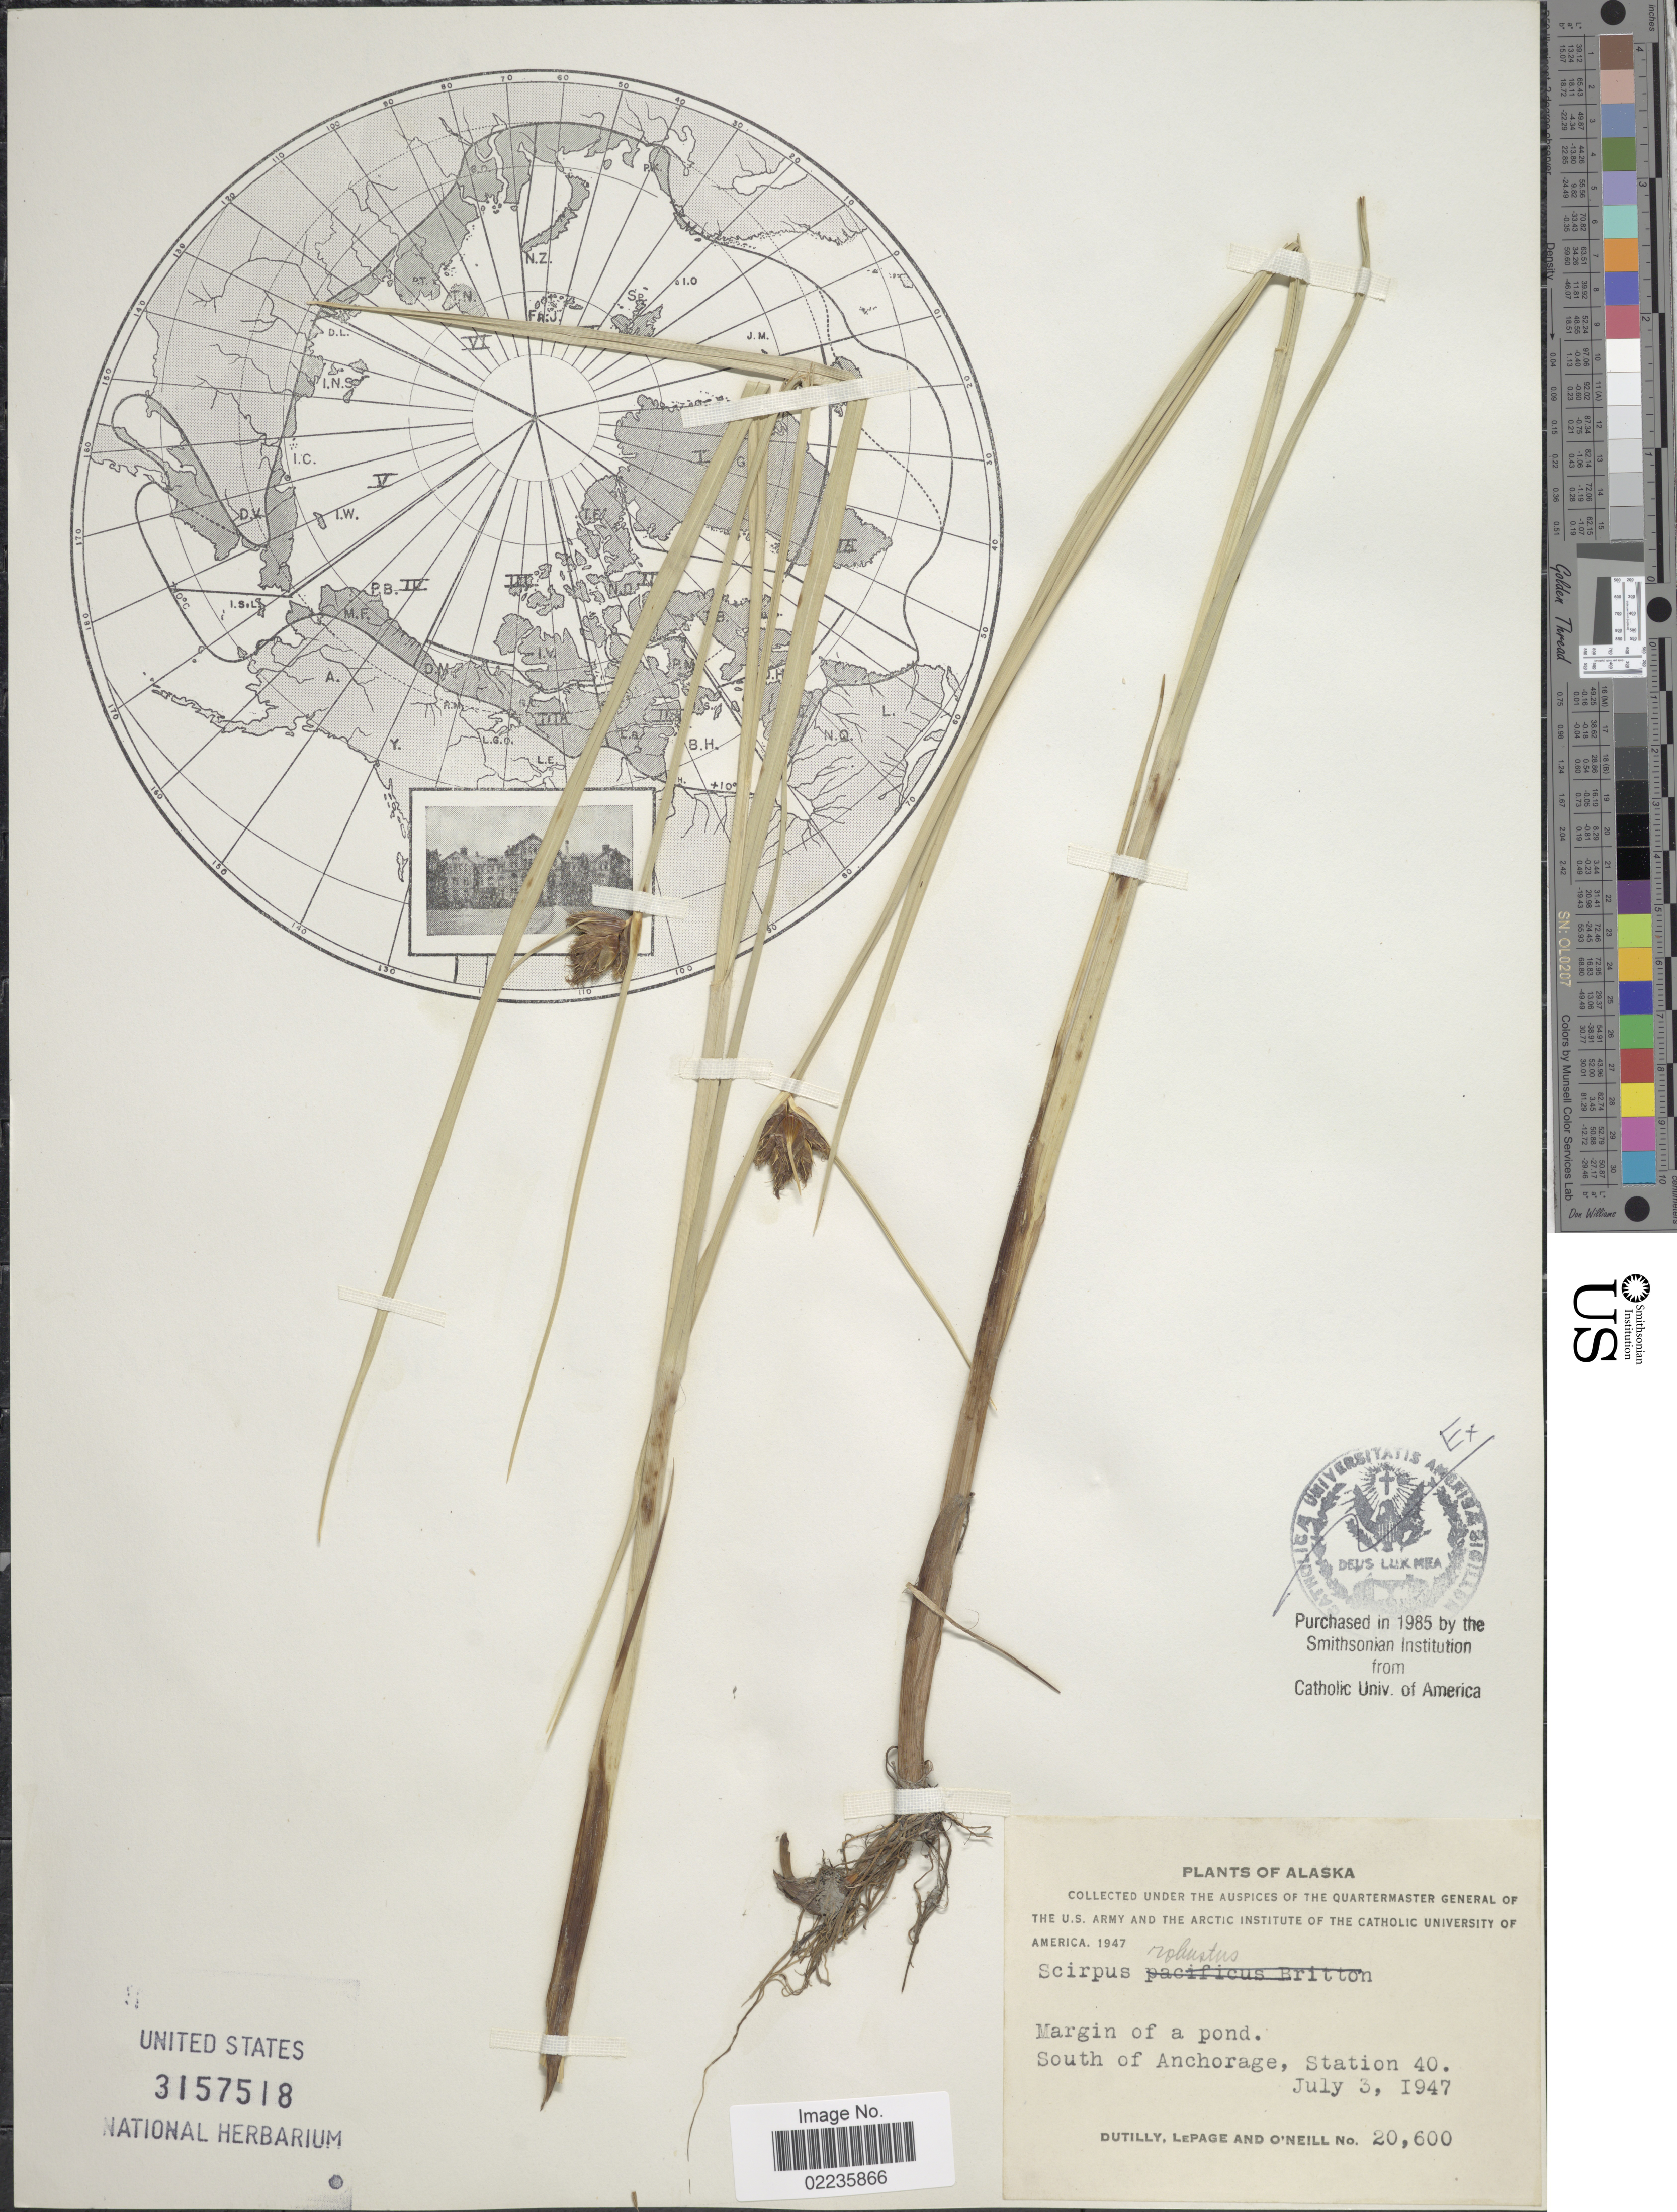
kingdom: Plantae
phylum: Tracheophyta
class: Liliopsida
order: Poales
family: Cyperaceae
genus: Bolboschoenus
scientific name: Bolboschoenus maritimus subsp. paludosus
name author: (A. Nelson) T. Koyama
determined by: Strong, M. T., (US), Smithsonian Institution - National Museum of Natural History (UNITED STATES)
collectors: -. Dutilly, -. LePage & O'Neil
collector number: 20600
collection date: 1947-07-03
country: United States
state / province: Alaska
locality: Margin of a pond. South of Anchorage, Station 40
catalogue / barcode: US 3157518